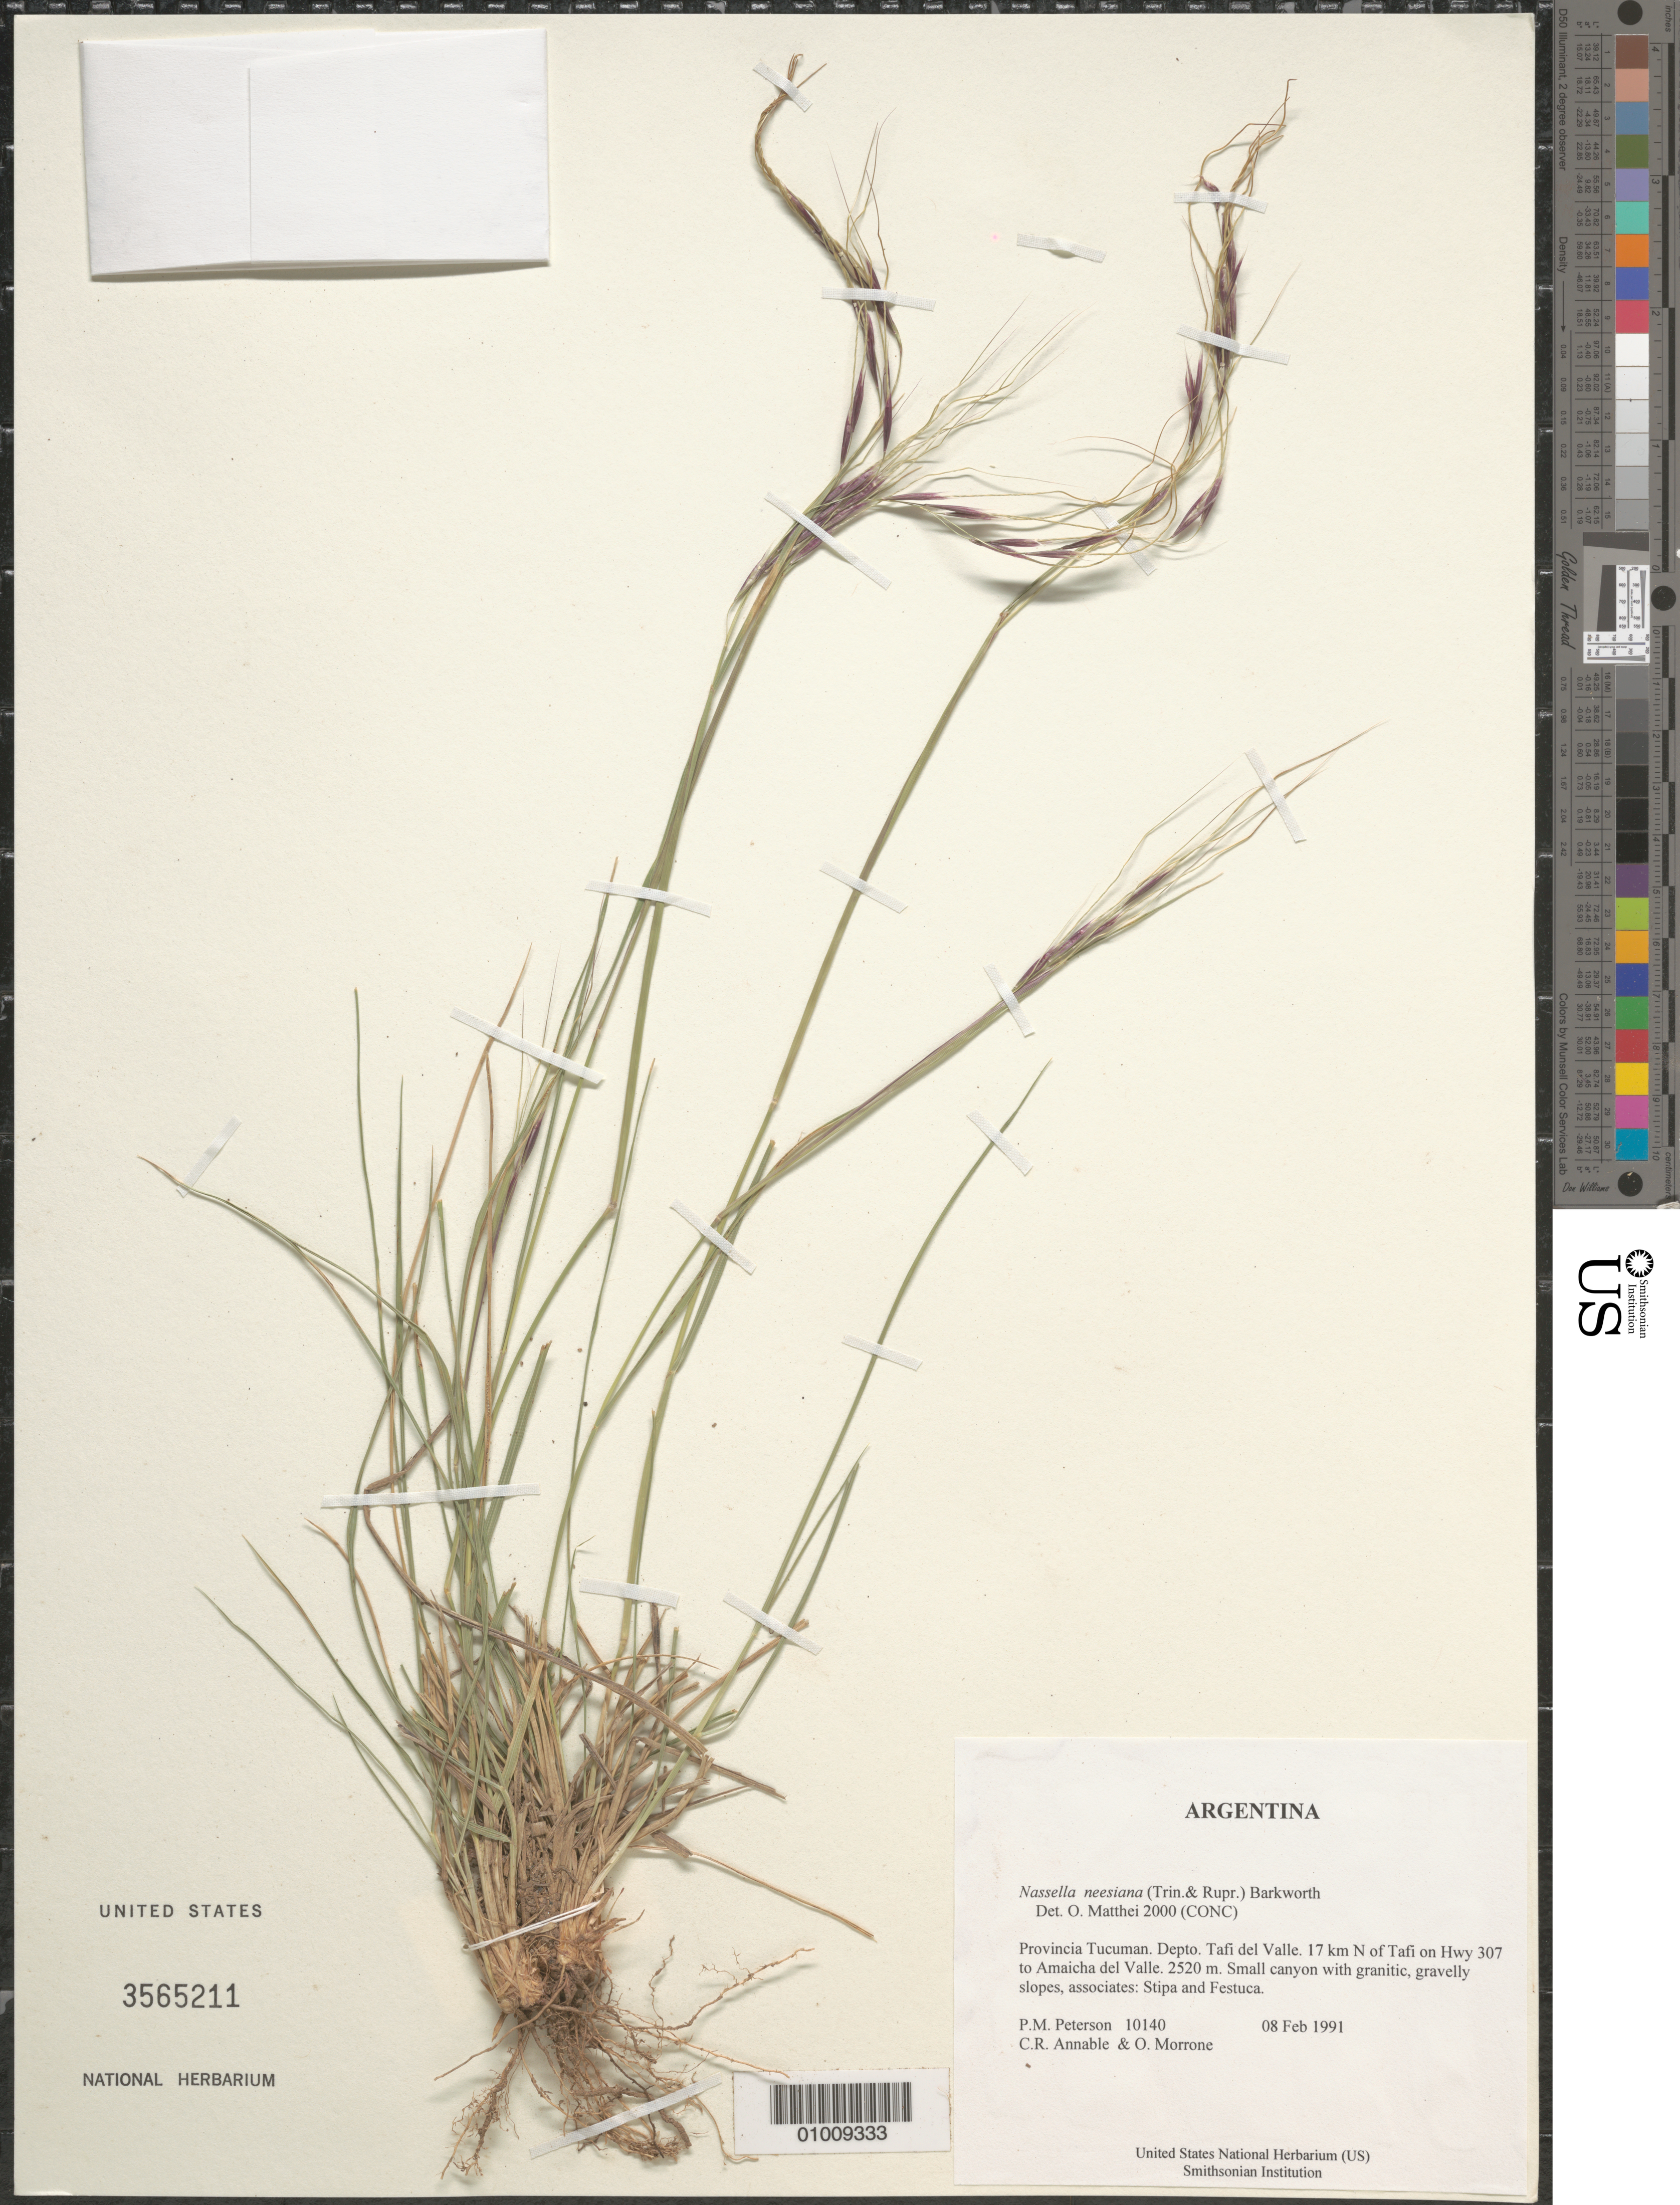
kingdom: Plantae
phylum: Tracheophyta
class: Liliopsida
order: Poales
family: Poaceae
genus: Nassella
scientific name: Nassella neesiana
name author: (Trin. & Rupr.) Barkworth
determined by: Matthei, O. R.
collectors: P. M. Peterson, C. R. Annable & O. N. Morrone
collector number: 10140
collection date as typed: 08 Feb 1991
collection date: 1991-02-08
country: Argentina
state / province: Tucuman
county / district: Tafi del Valle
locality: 17 km N of Tafi on Hwy 307 to Amaicha del Valle.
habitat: Small canyon with granitic, gravelly slopes, associates: Stipa and Festuca.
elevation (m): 2520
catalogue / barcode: US 3565211